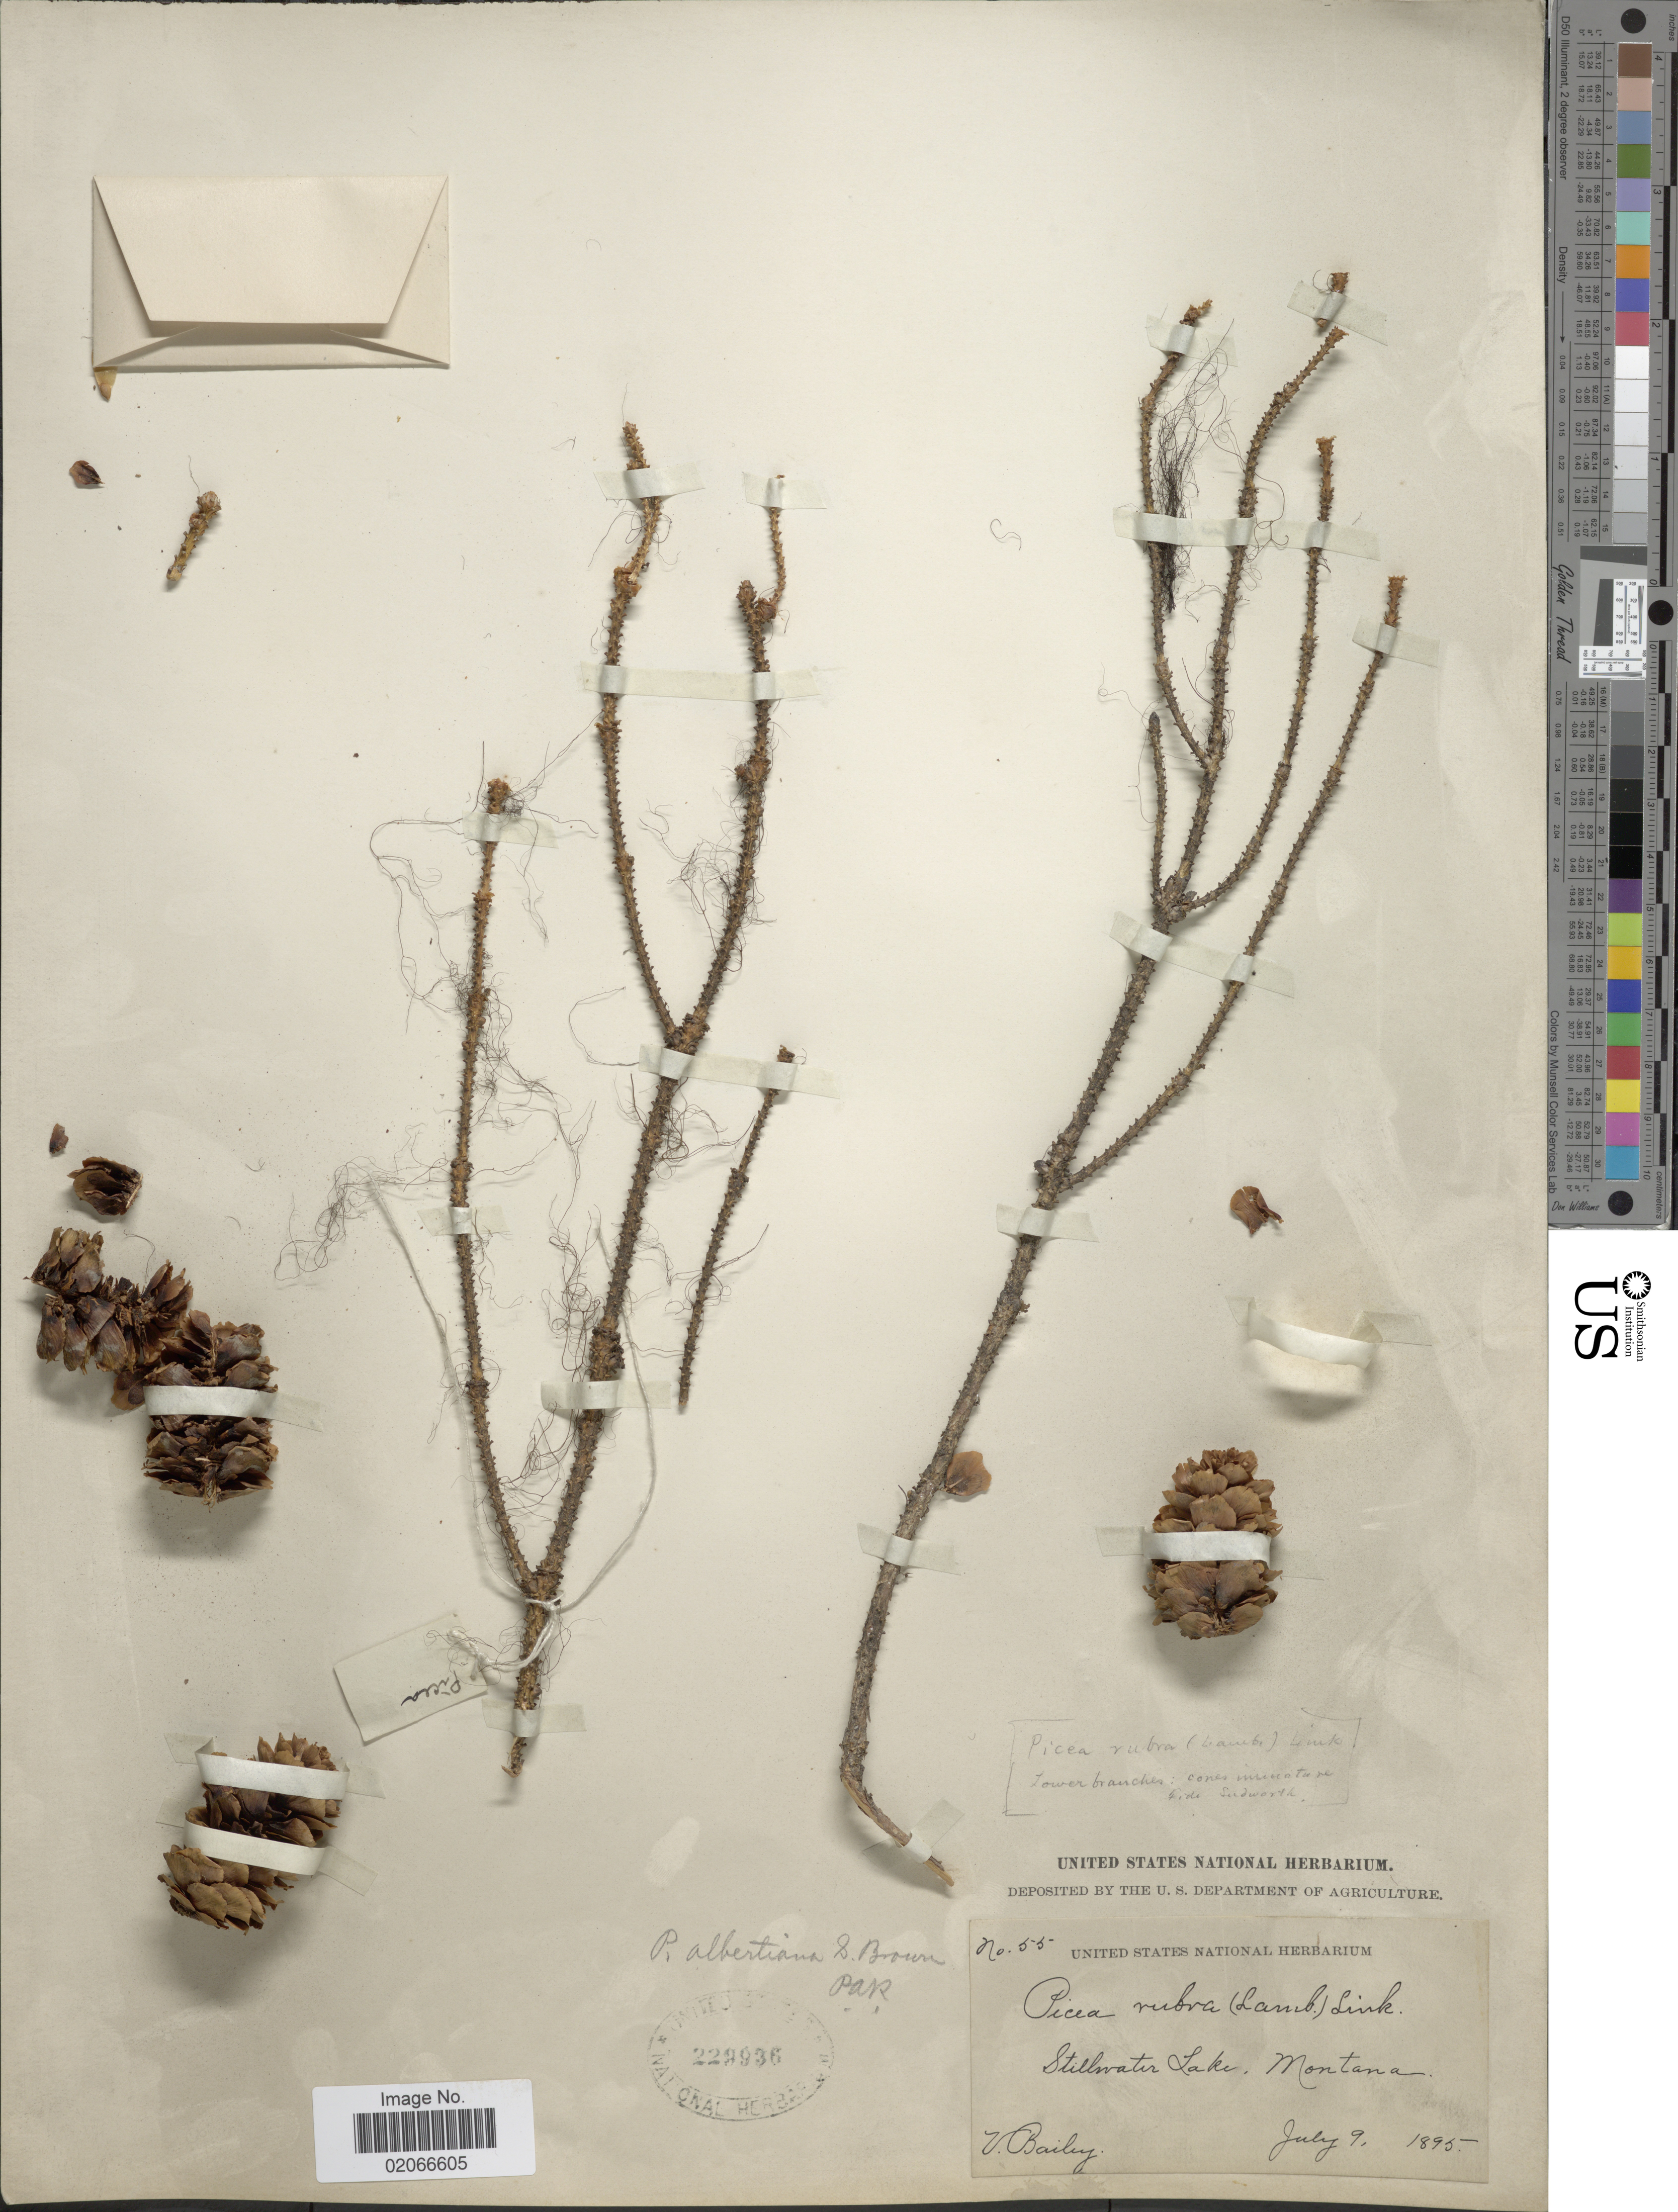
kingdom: Plantae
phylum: Tracheophyta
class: Pinopsida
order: Pinales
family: Pinaceae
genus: Picea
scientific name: Picea glauca var. albertiana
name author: (S. Br.) Sarg.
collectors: V. O. Bailey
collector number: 55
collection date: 1895-07-09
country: United States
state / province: Montana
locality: Stillwater Lake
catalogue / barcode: US 229936